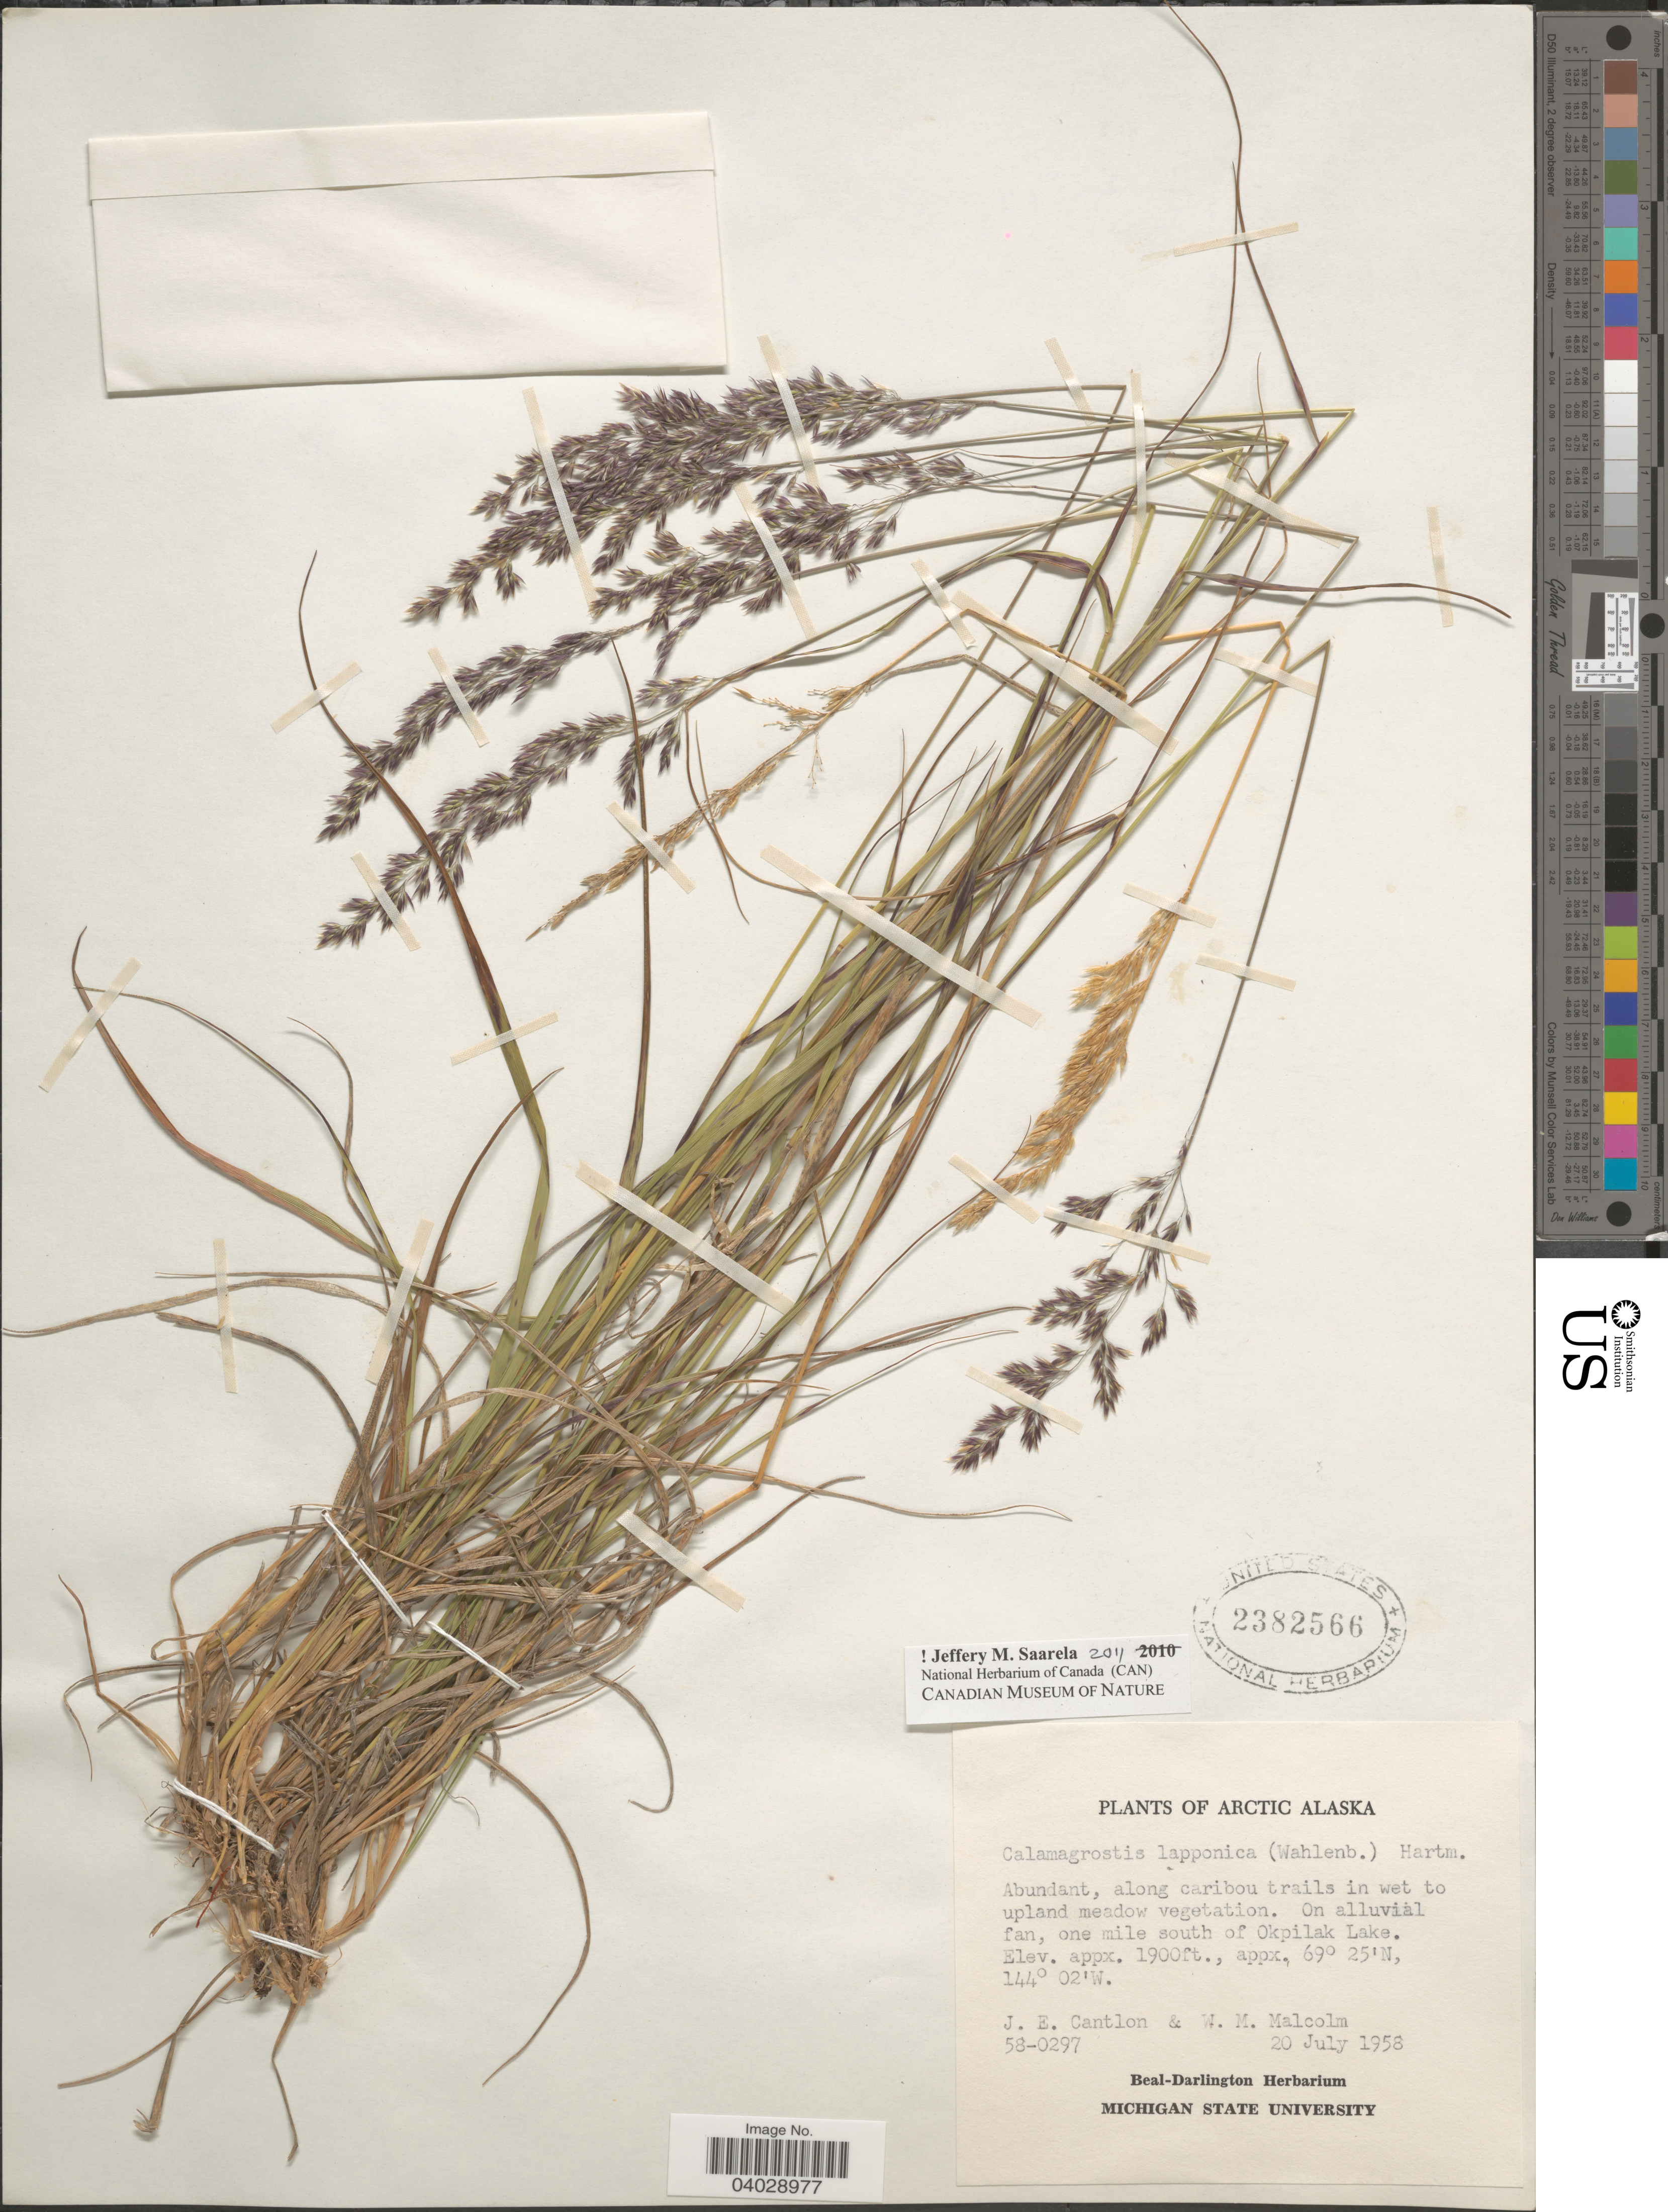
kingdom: Plantae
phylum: Tracheophyta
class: Liliopsida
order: Poales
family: Poaceae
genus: Calamagrostis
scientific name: Calamagrostis lapponica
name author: (Wahlenb.) Hartm.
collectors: J. Cantlon & W. Malcolm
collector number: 58-0297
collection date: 1958-07-20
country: United States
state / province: Alaska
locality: Arctic Alaska. Along caribou trails in wet to upland meadow vegetation. One mile south of Okpilak Lake.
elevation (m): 579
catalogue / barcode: US 2382566